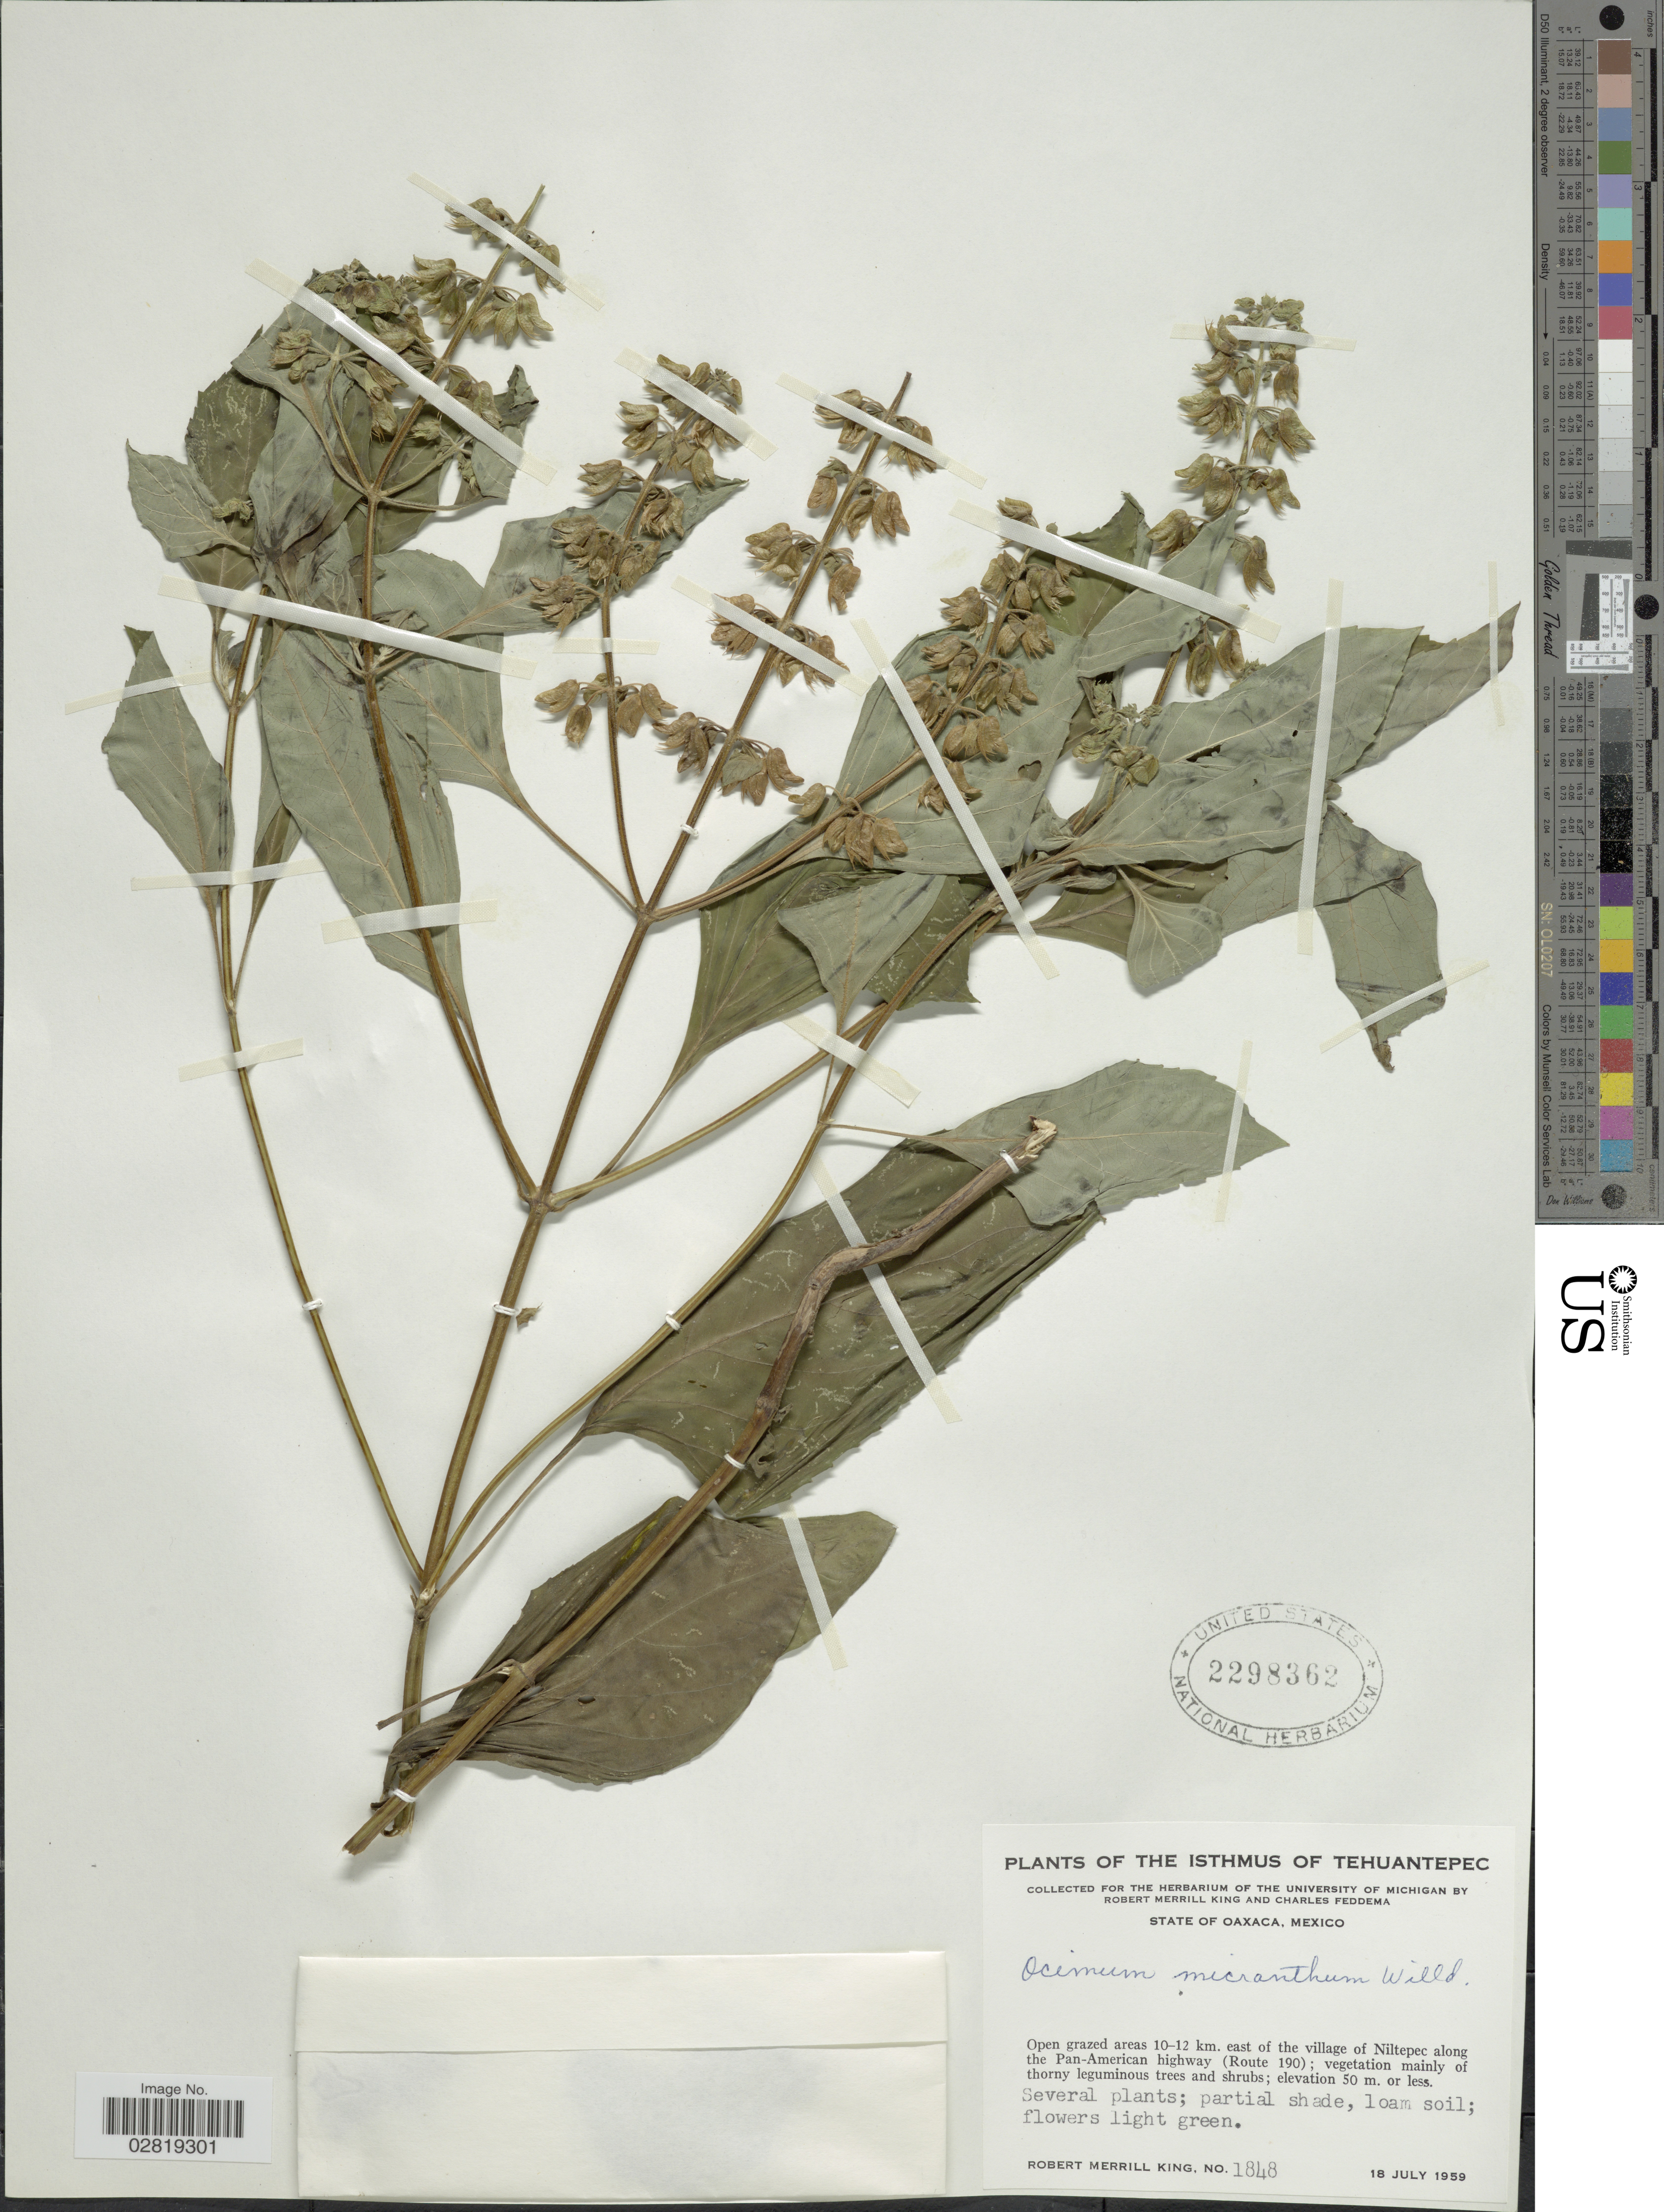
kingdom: Plantae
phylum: Tracheophyta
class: Magnoliopsida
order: Lamiales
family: Lamiaceae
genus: Ocimum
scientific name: Ocimum campechianum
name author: Mill.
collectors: R. M. King & C. Feddema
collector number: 1848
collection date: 1959-07-18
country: Mexico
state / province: Oaxaca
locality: The Isthmus of Tehuantepec, Open grazed areas 10-12 km. east of the village of Niltepec along the Pan-American highway (Route 190).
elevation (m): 50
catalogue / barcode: US 2298362